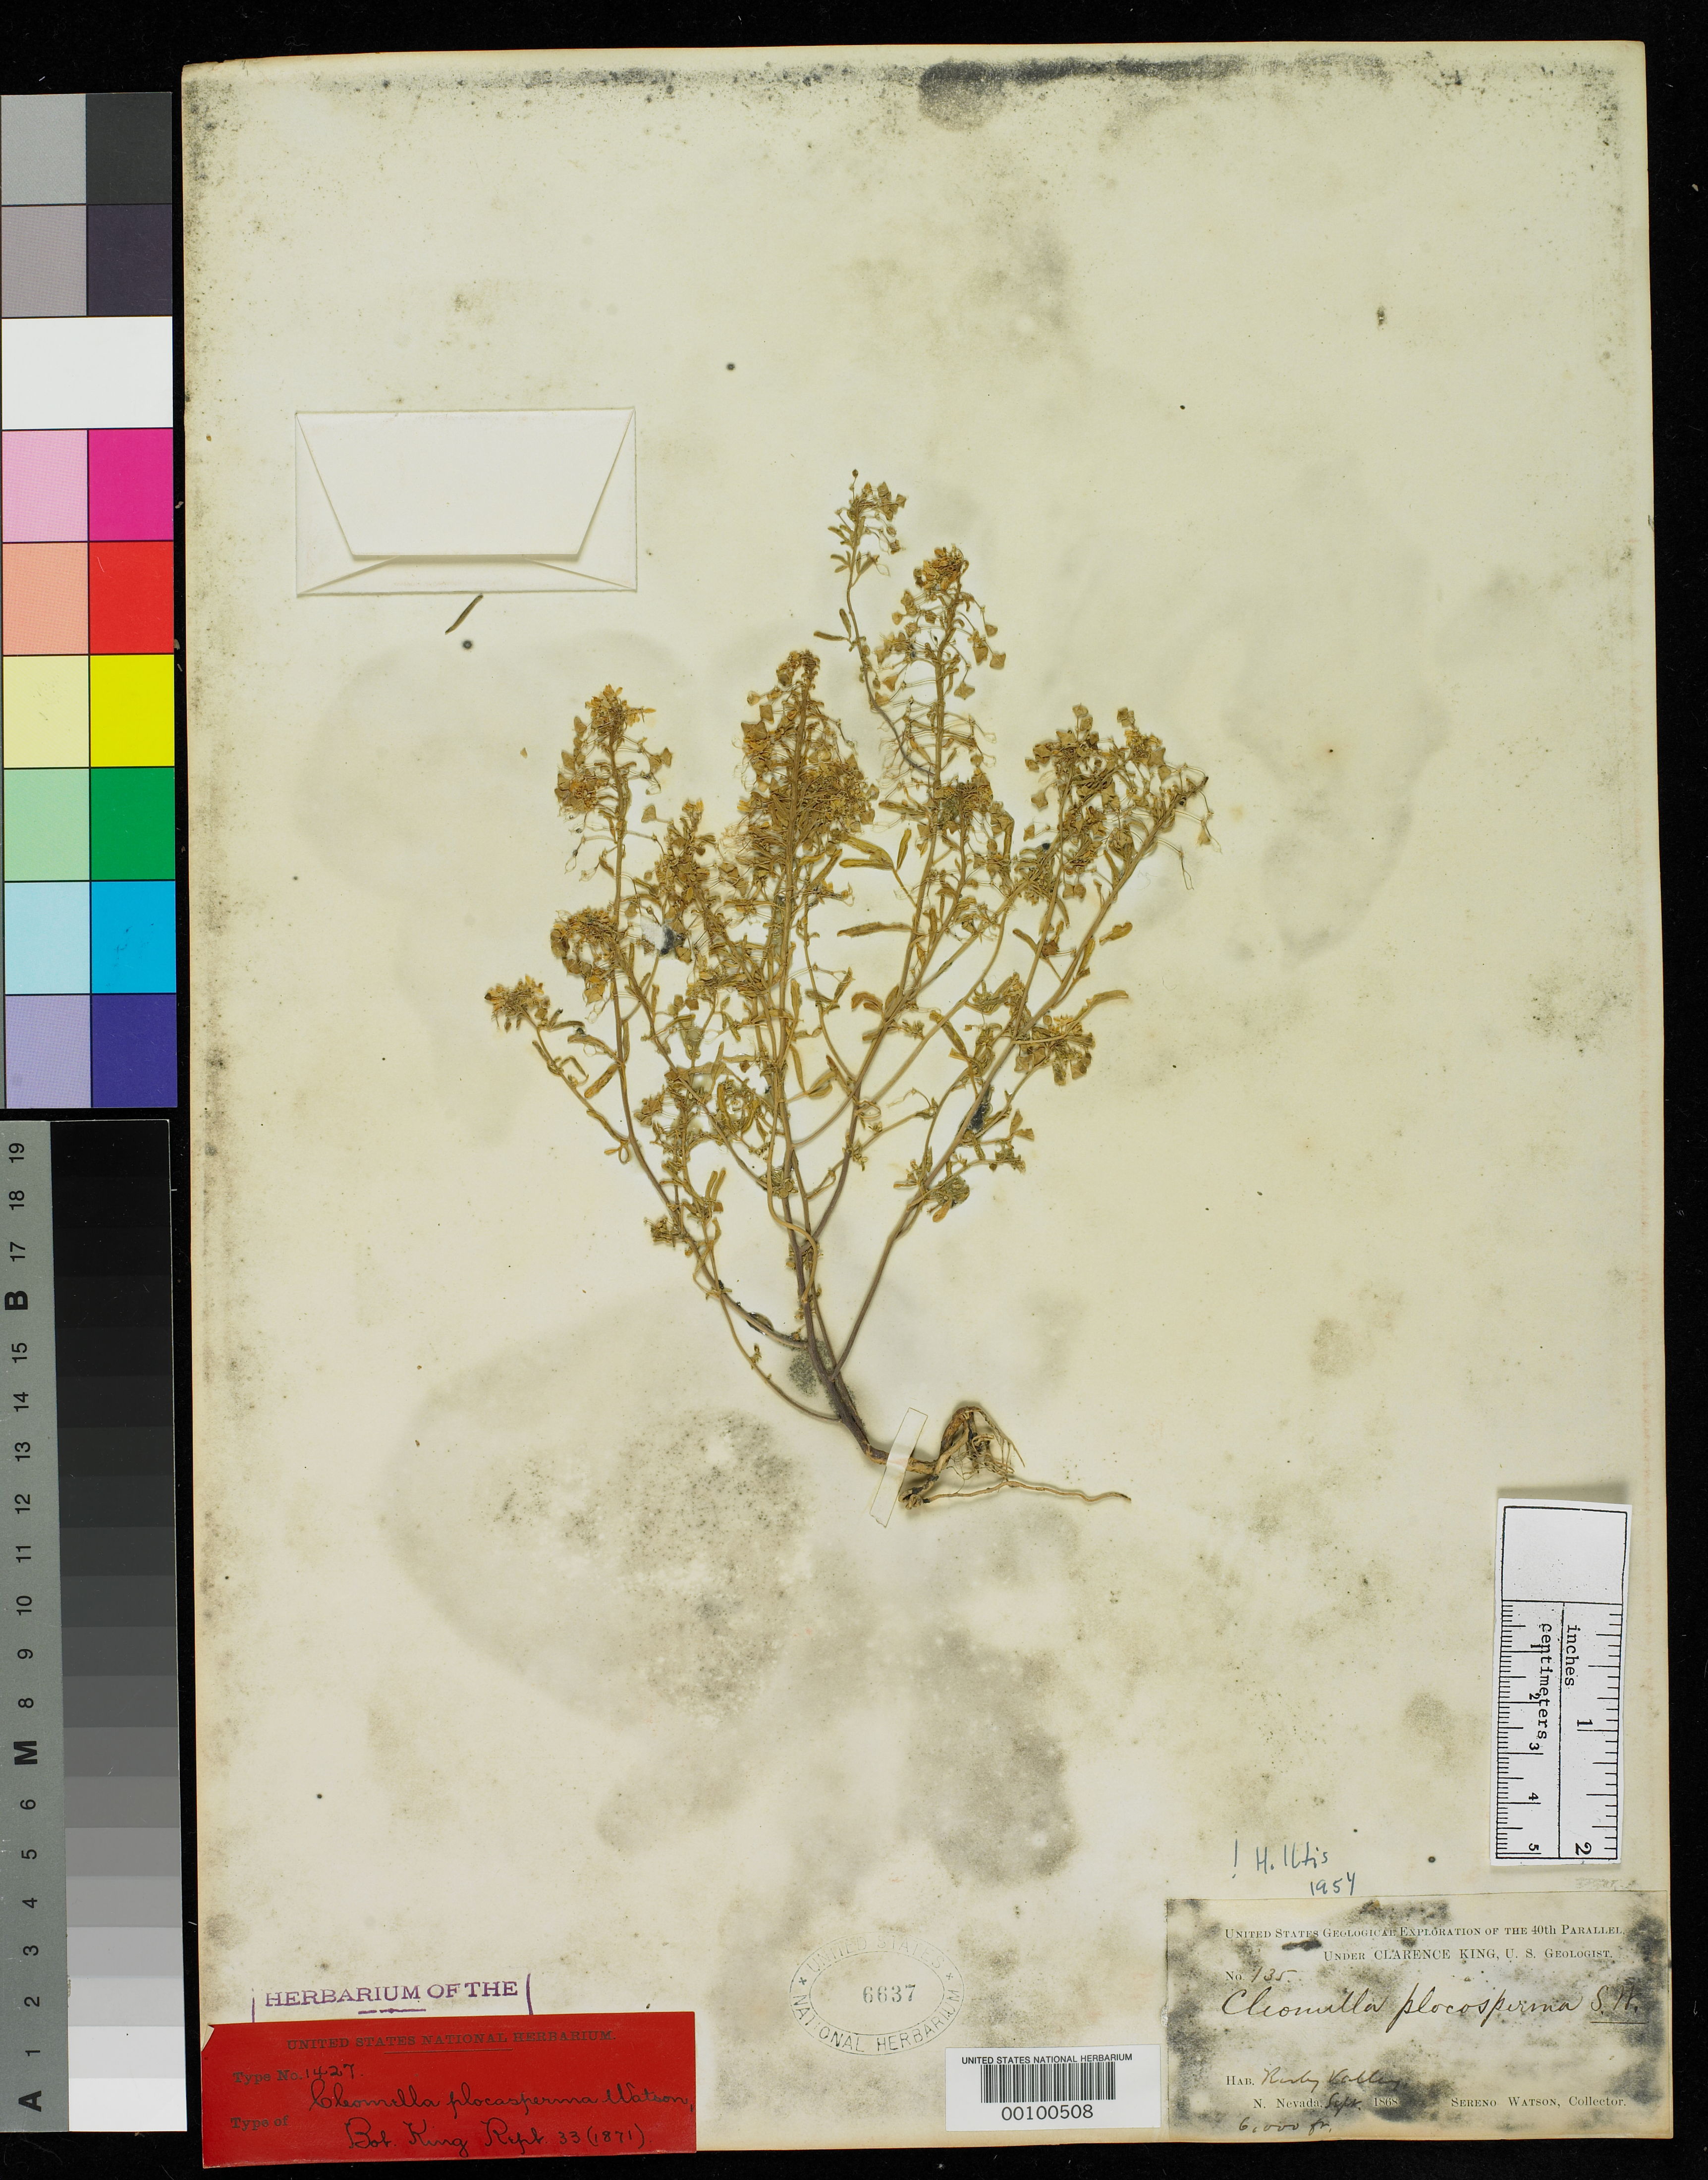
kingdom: Plantae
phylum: Tracheophyta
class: Magnoliopsida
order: Brassicales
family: Cleomaceae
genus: Cleomella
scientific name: Cleomella plocasperma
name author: S. Watson in C. King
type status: Syntype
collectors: S. Watson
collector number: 135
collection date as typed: Sep 1868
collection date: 1868-09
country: United States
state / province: Nevada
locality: Ruby Valley.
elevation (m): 1829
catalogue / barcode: US 6637